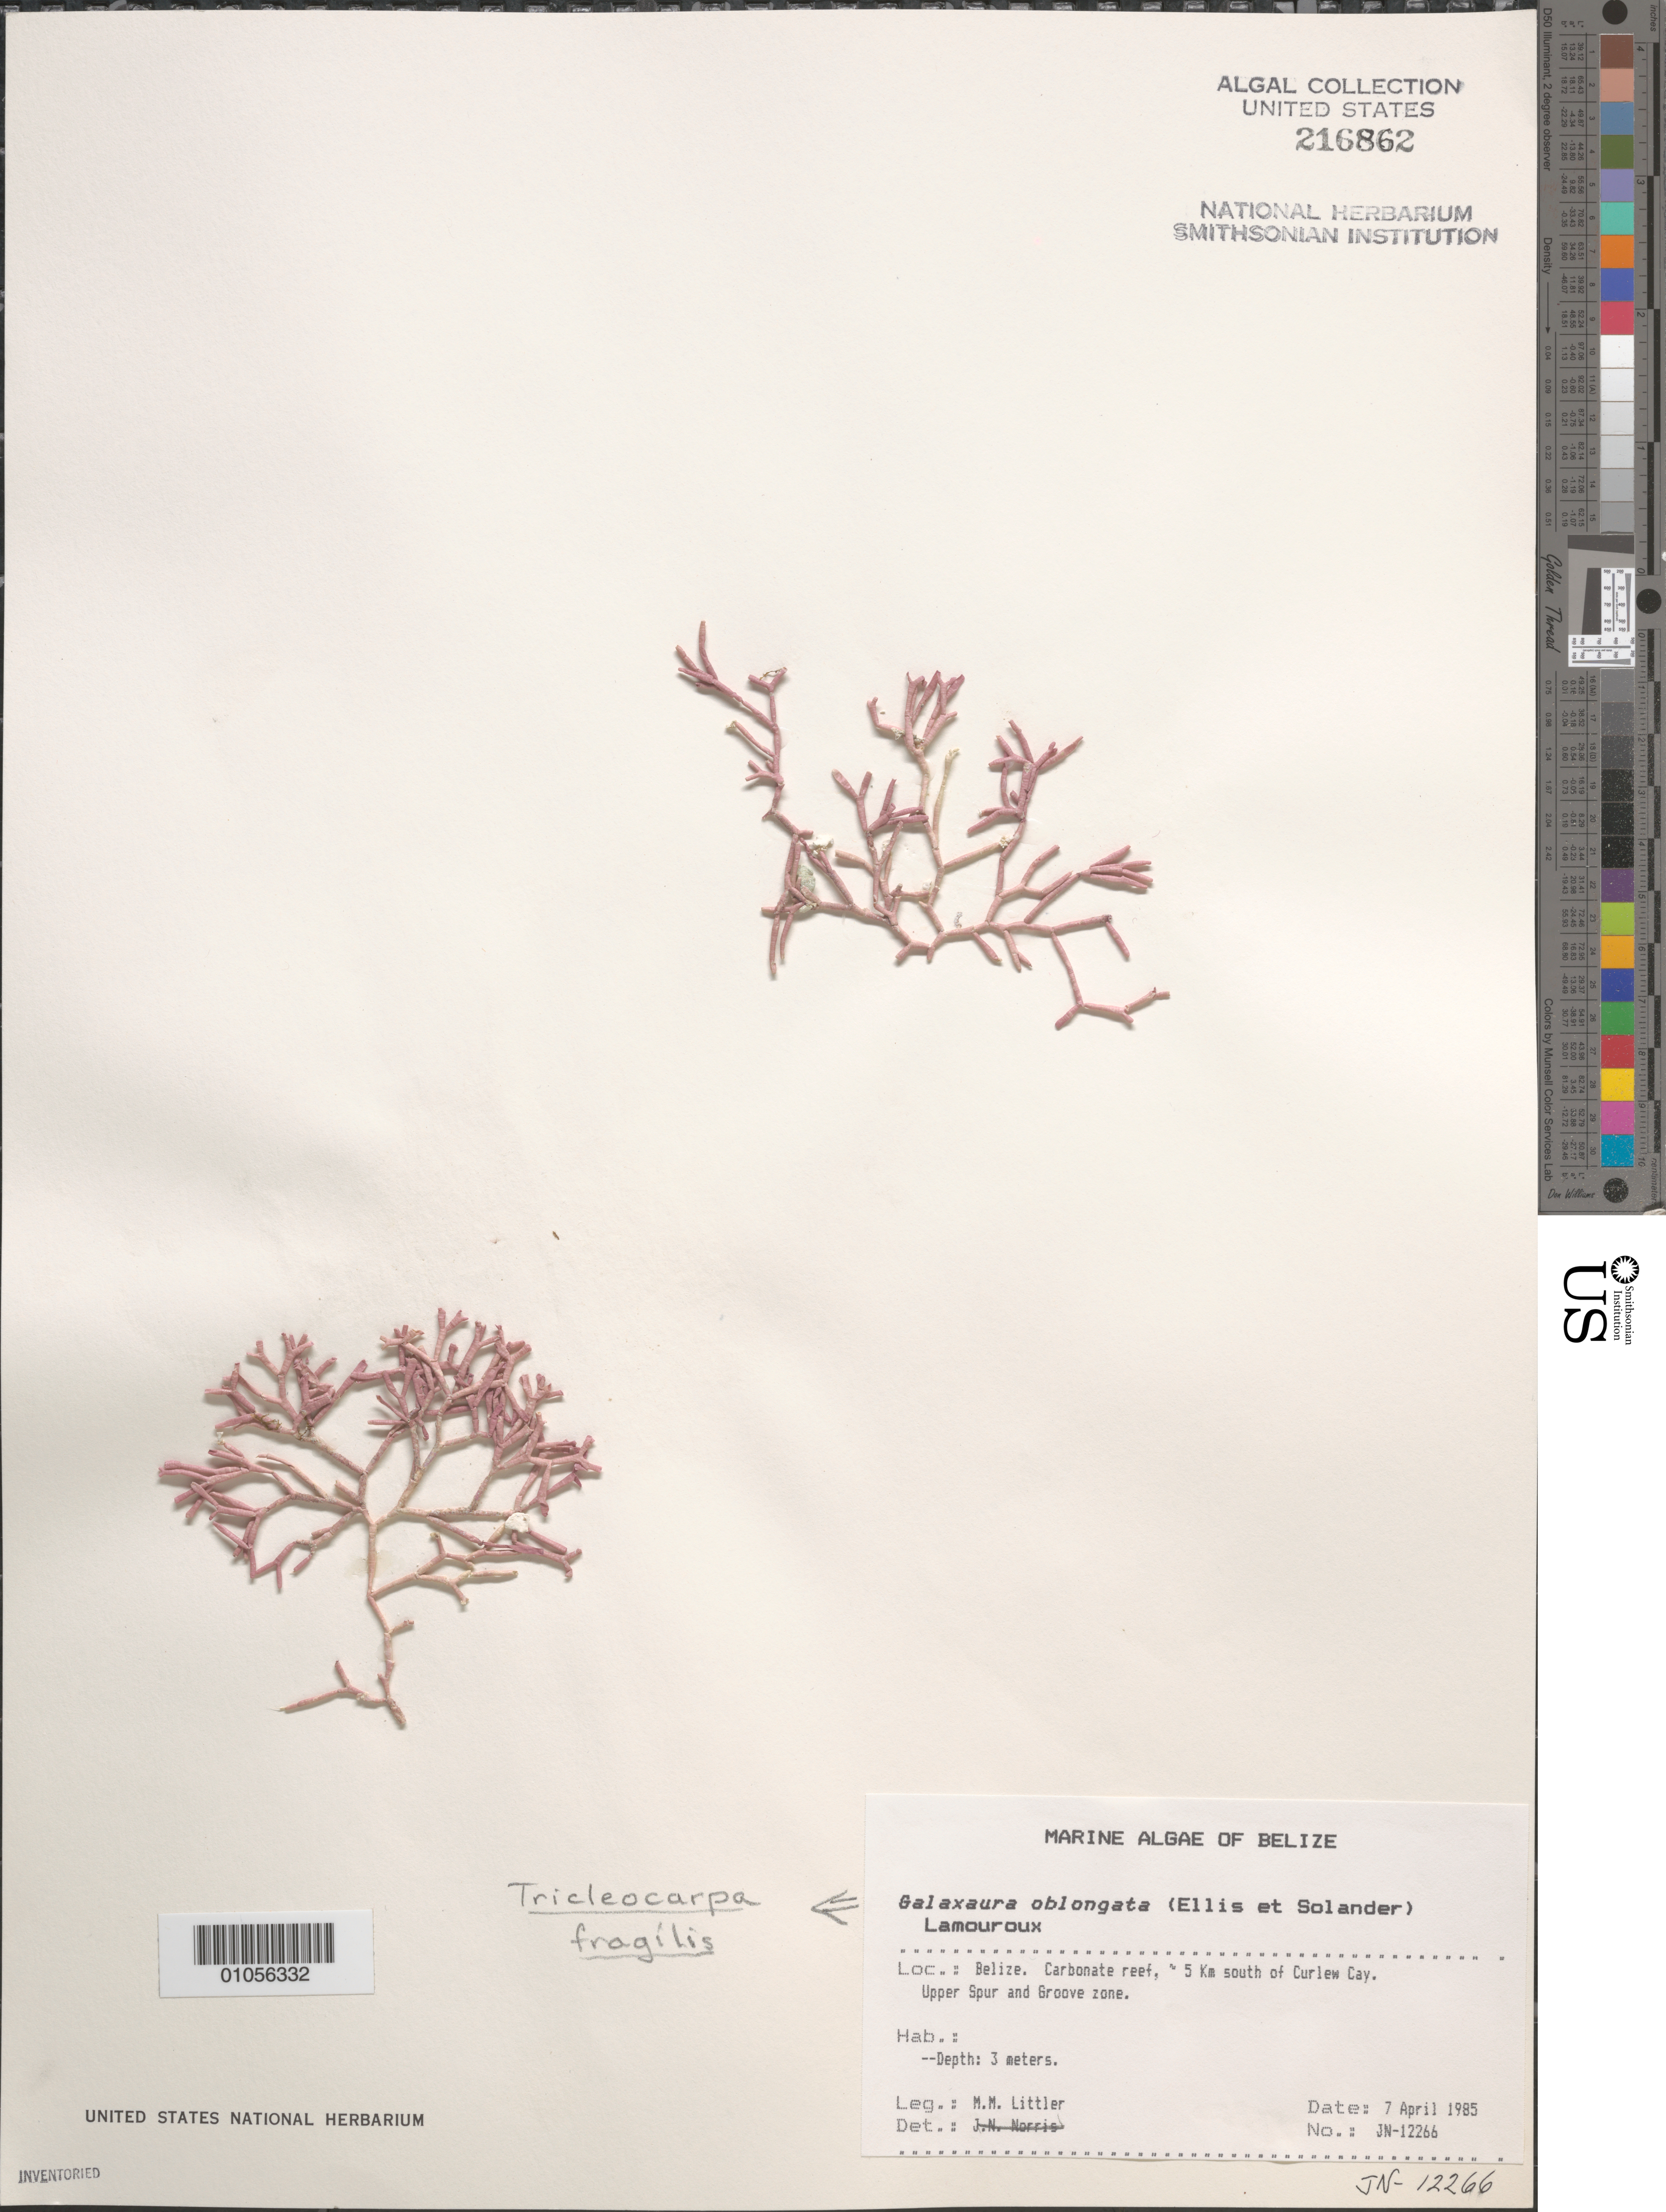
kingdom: Plantae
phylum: Rhodophyta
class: Florideophyceae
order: Nemaliales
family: Galaxauraceae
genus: Tricleocarpa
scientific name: Tricleocarpa fragilis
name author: (L.) Huisman & R.A. Towns.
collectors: M. M. Littler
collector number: JN-12266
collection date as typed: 07 Apr 1985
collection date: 1985-04-07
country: Belize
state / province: Stann Creek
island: Curlew Cay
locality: Carbonate reef ca. 5 km south of Curlew Cay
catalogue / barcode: US 216862